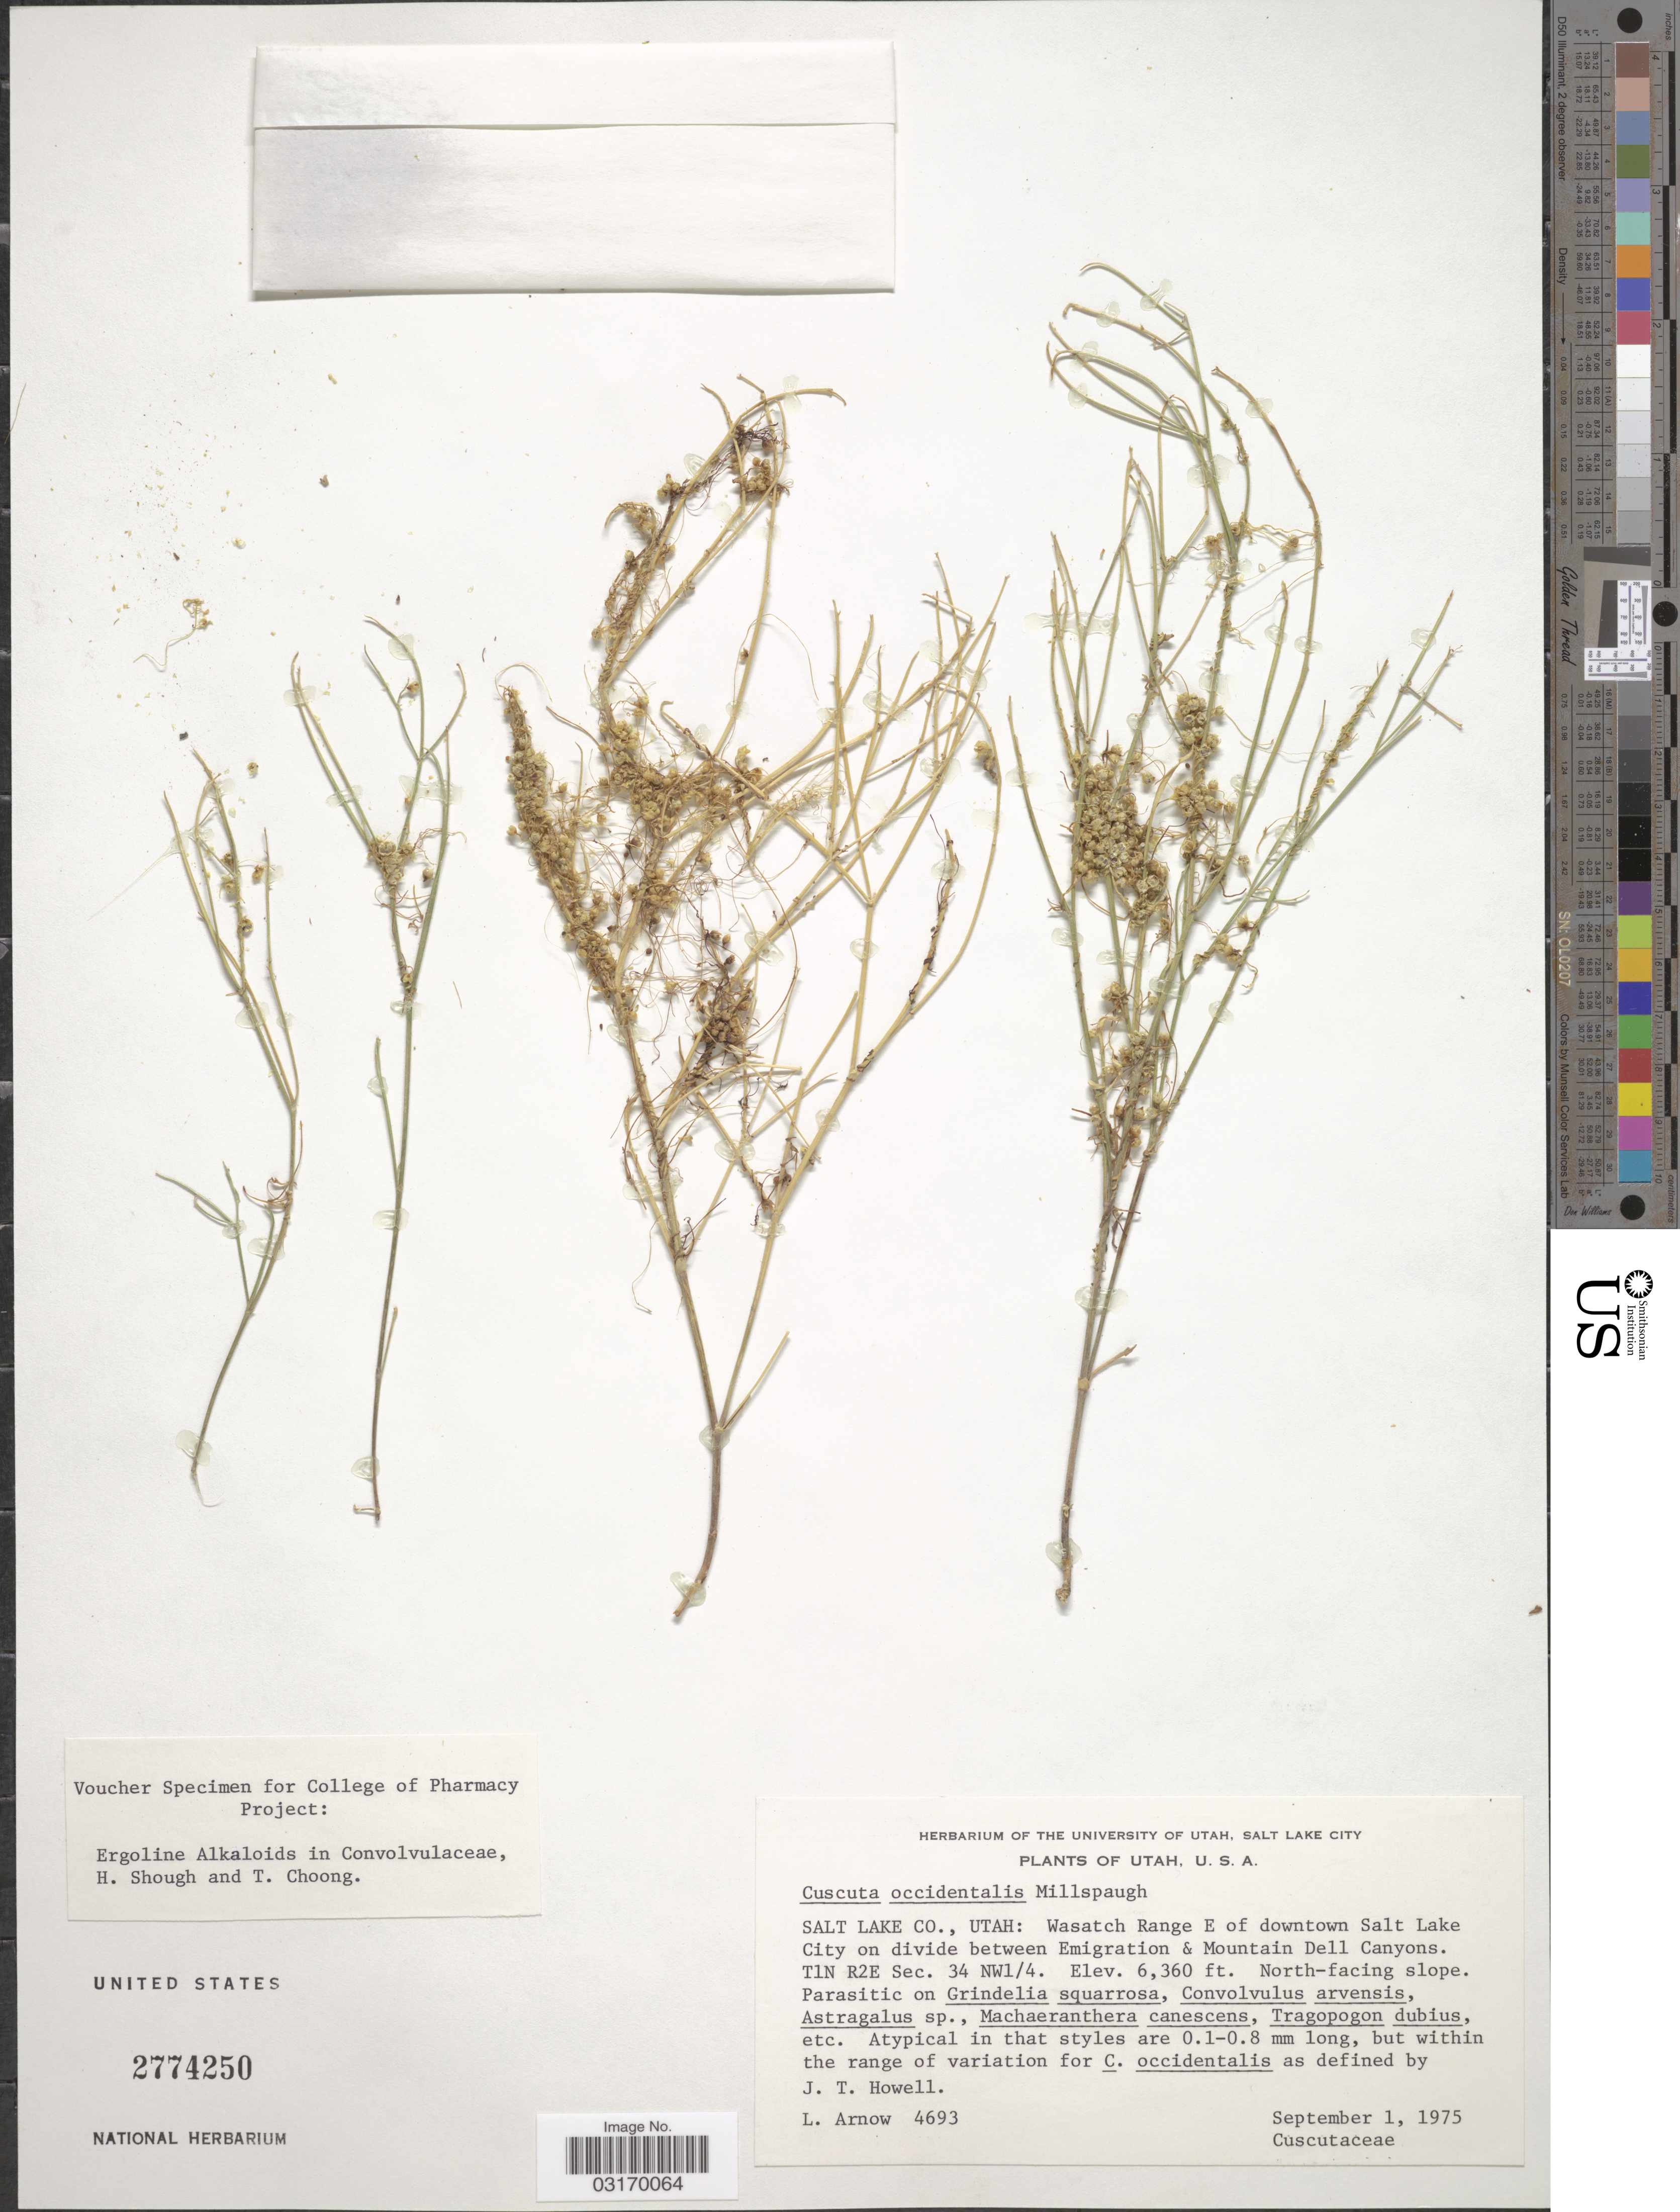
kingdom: Plantae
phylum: Tracheophyta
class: Magnoliopsida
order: Solanales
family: Convolvulaceae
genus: Cuscuta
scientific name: Cuscuta occidentalis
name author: Millsp.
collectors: J. T. Howell & L. Arnow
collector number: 4693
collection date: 1975-09-01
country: United States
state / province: Utah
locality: U.S.A. Salt Lake Co.: Wasatch Range E of downtown Salt Lake City on divide between Emigration & Mountain Dell Canyons. T1N R2E Sec. 34 NW1/4.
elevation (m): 1939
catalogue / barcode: US 2774250